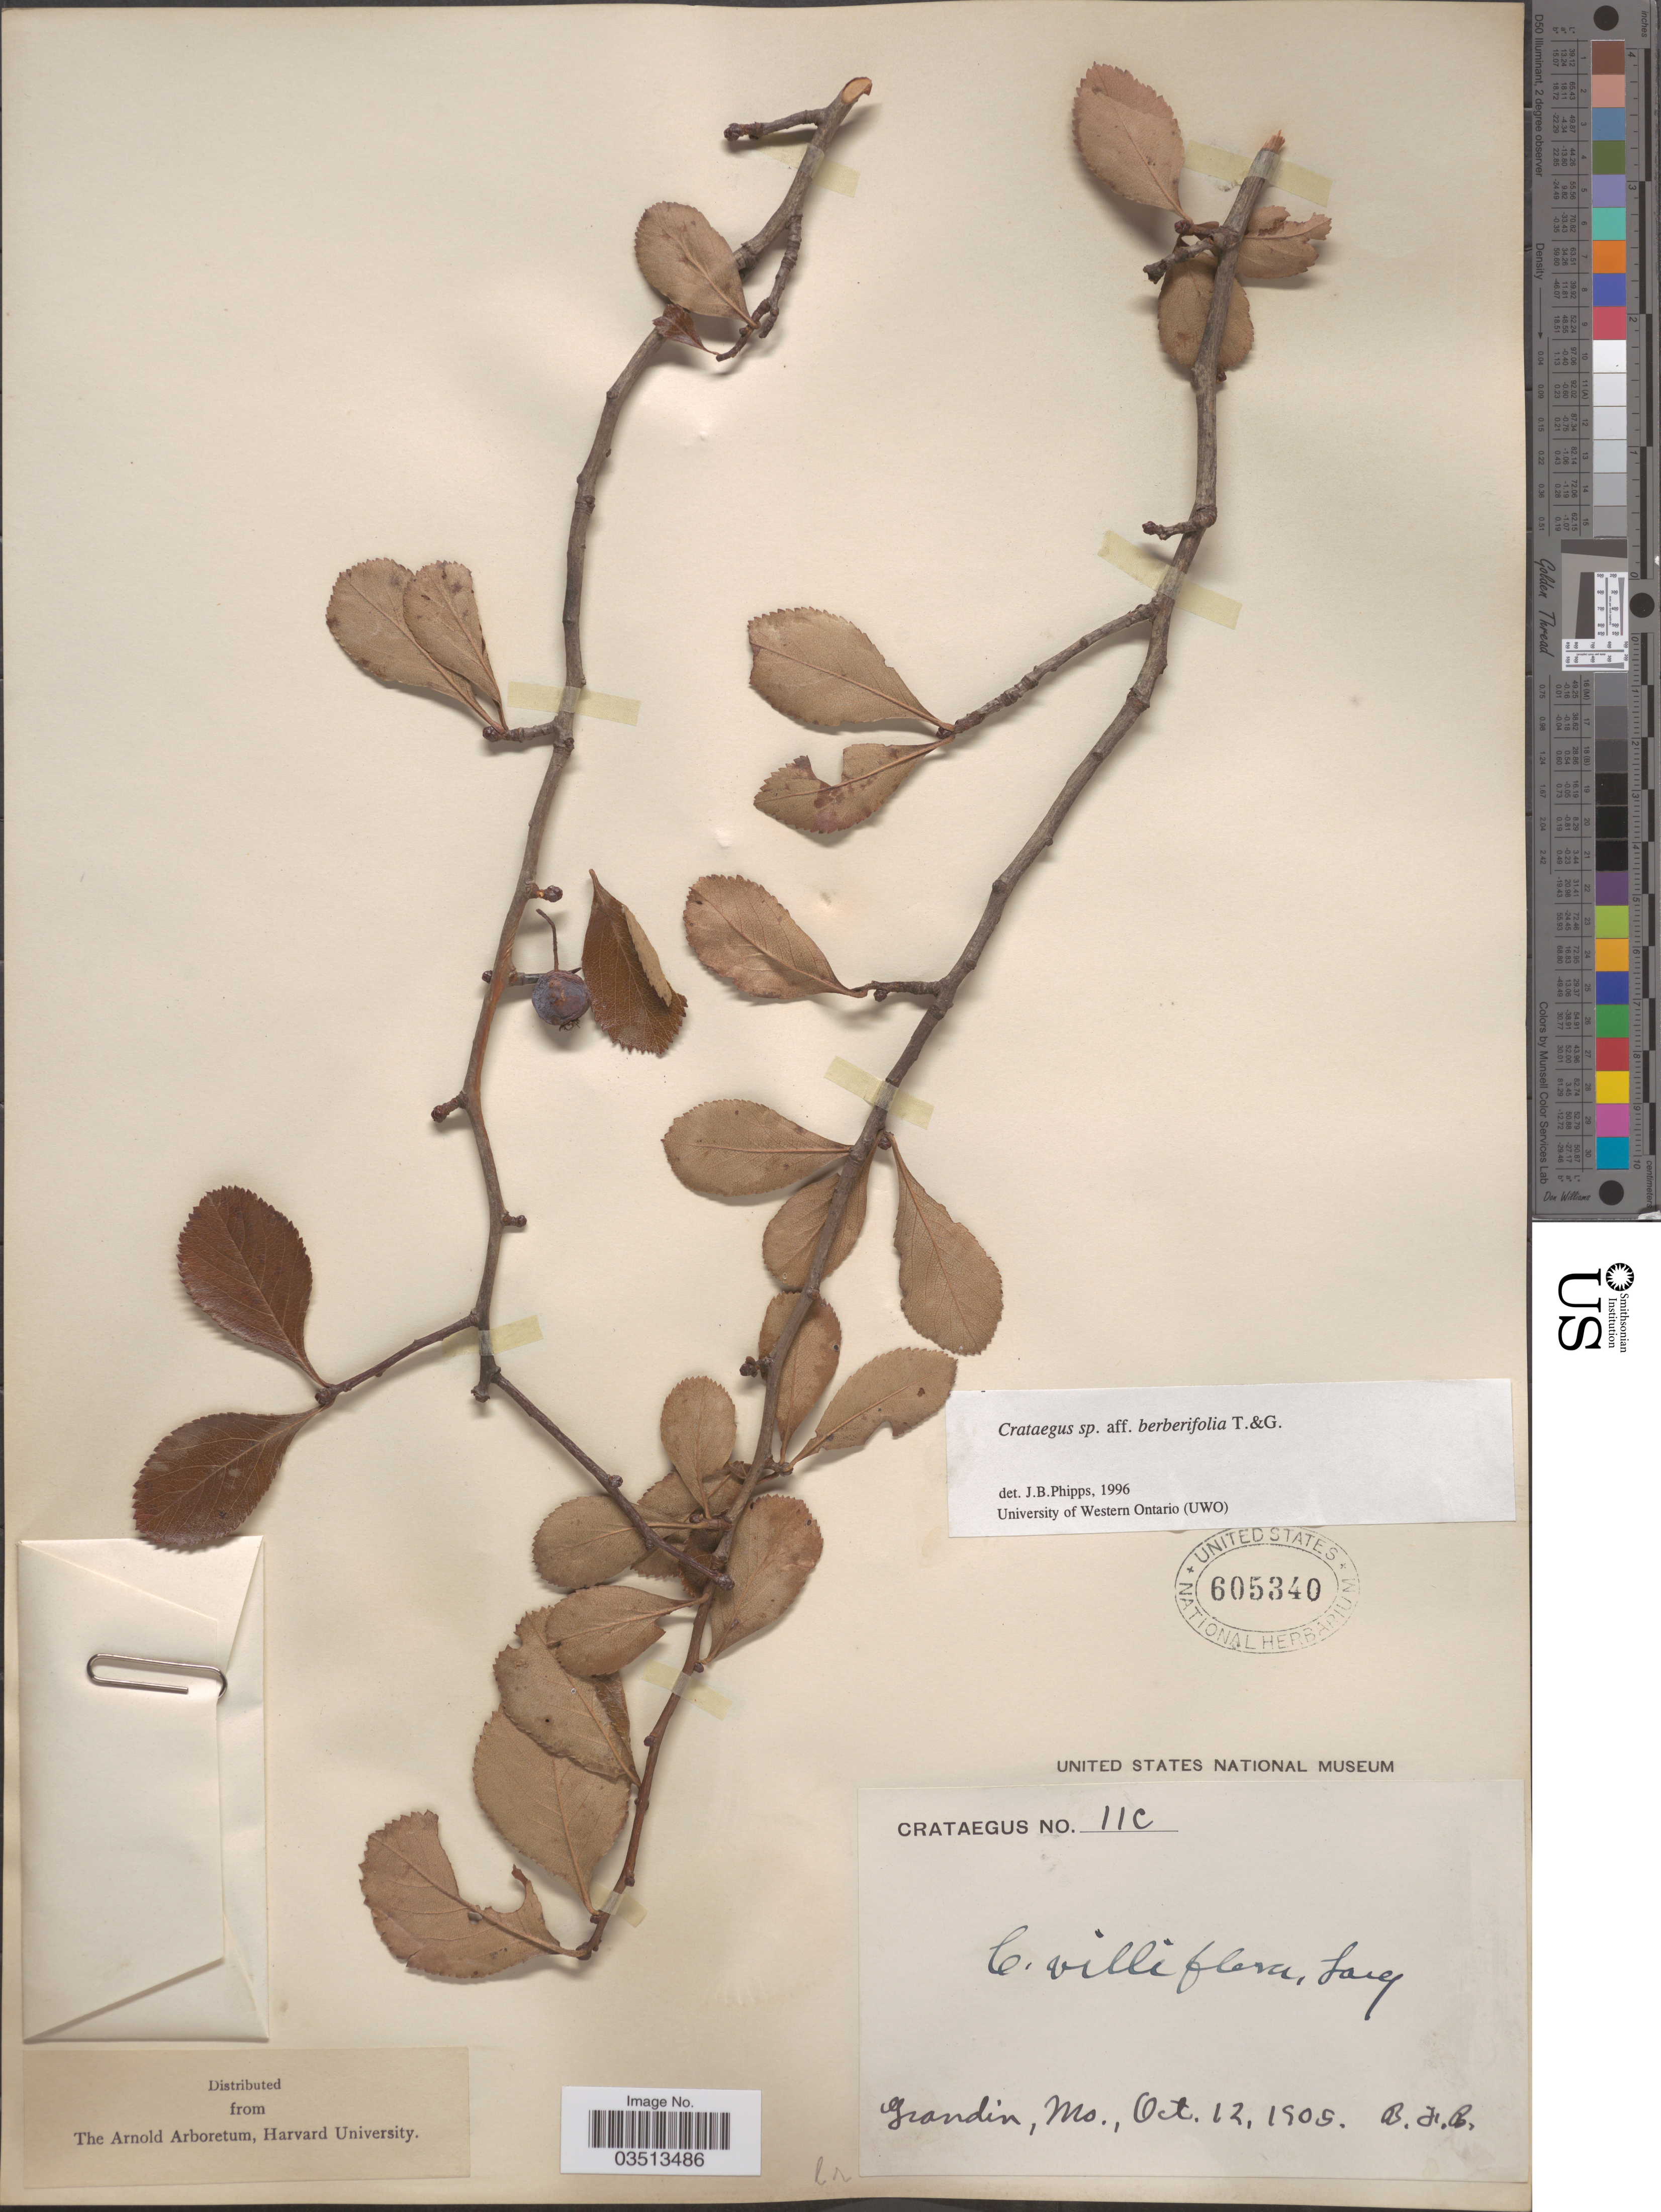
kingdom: Plantae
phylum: Tracheophyta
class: Magnoliopsida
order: Rosales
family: Rosaceae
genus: Crataegus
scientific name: Crataegus berberifolia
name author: Torr. & A. Gray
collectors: B. F. B.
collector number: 11C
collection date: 1905-10-12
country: United States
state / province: Missouri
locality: Grandin.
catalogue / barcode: US 605340